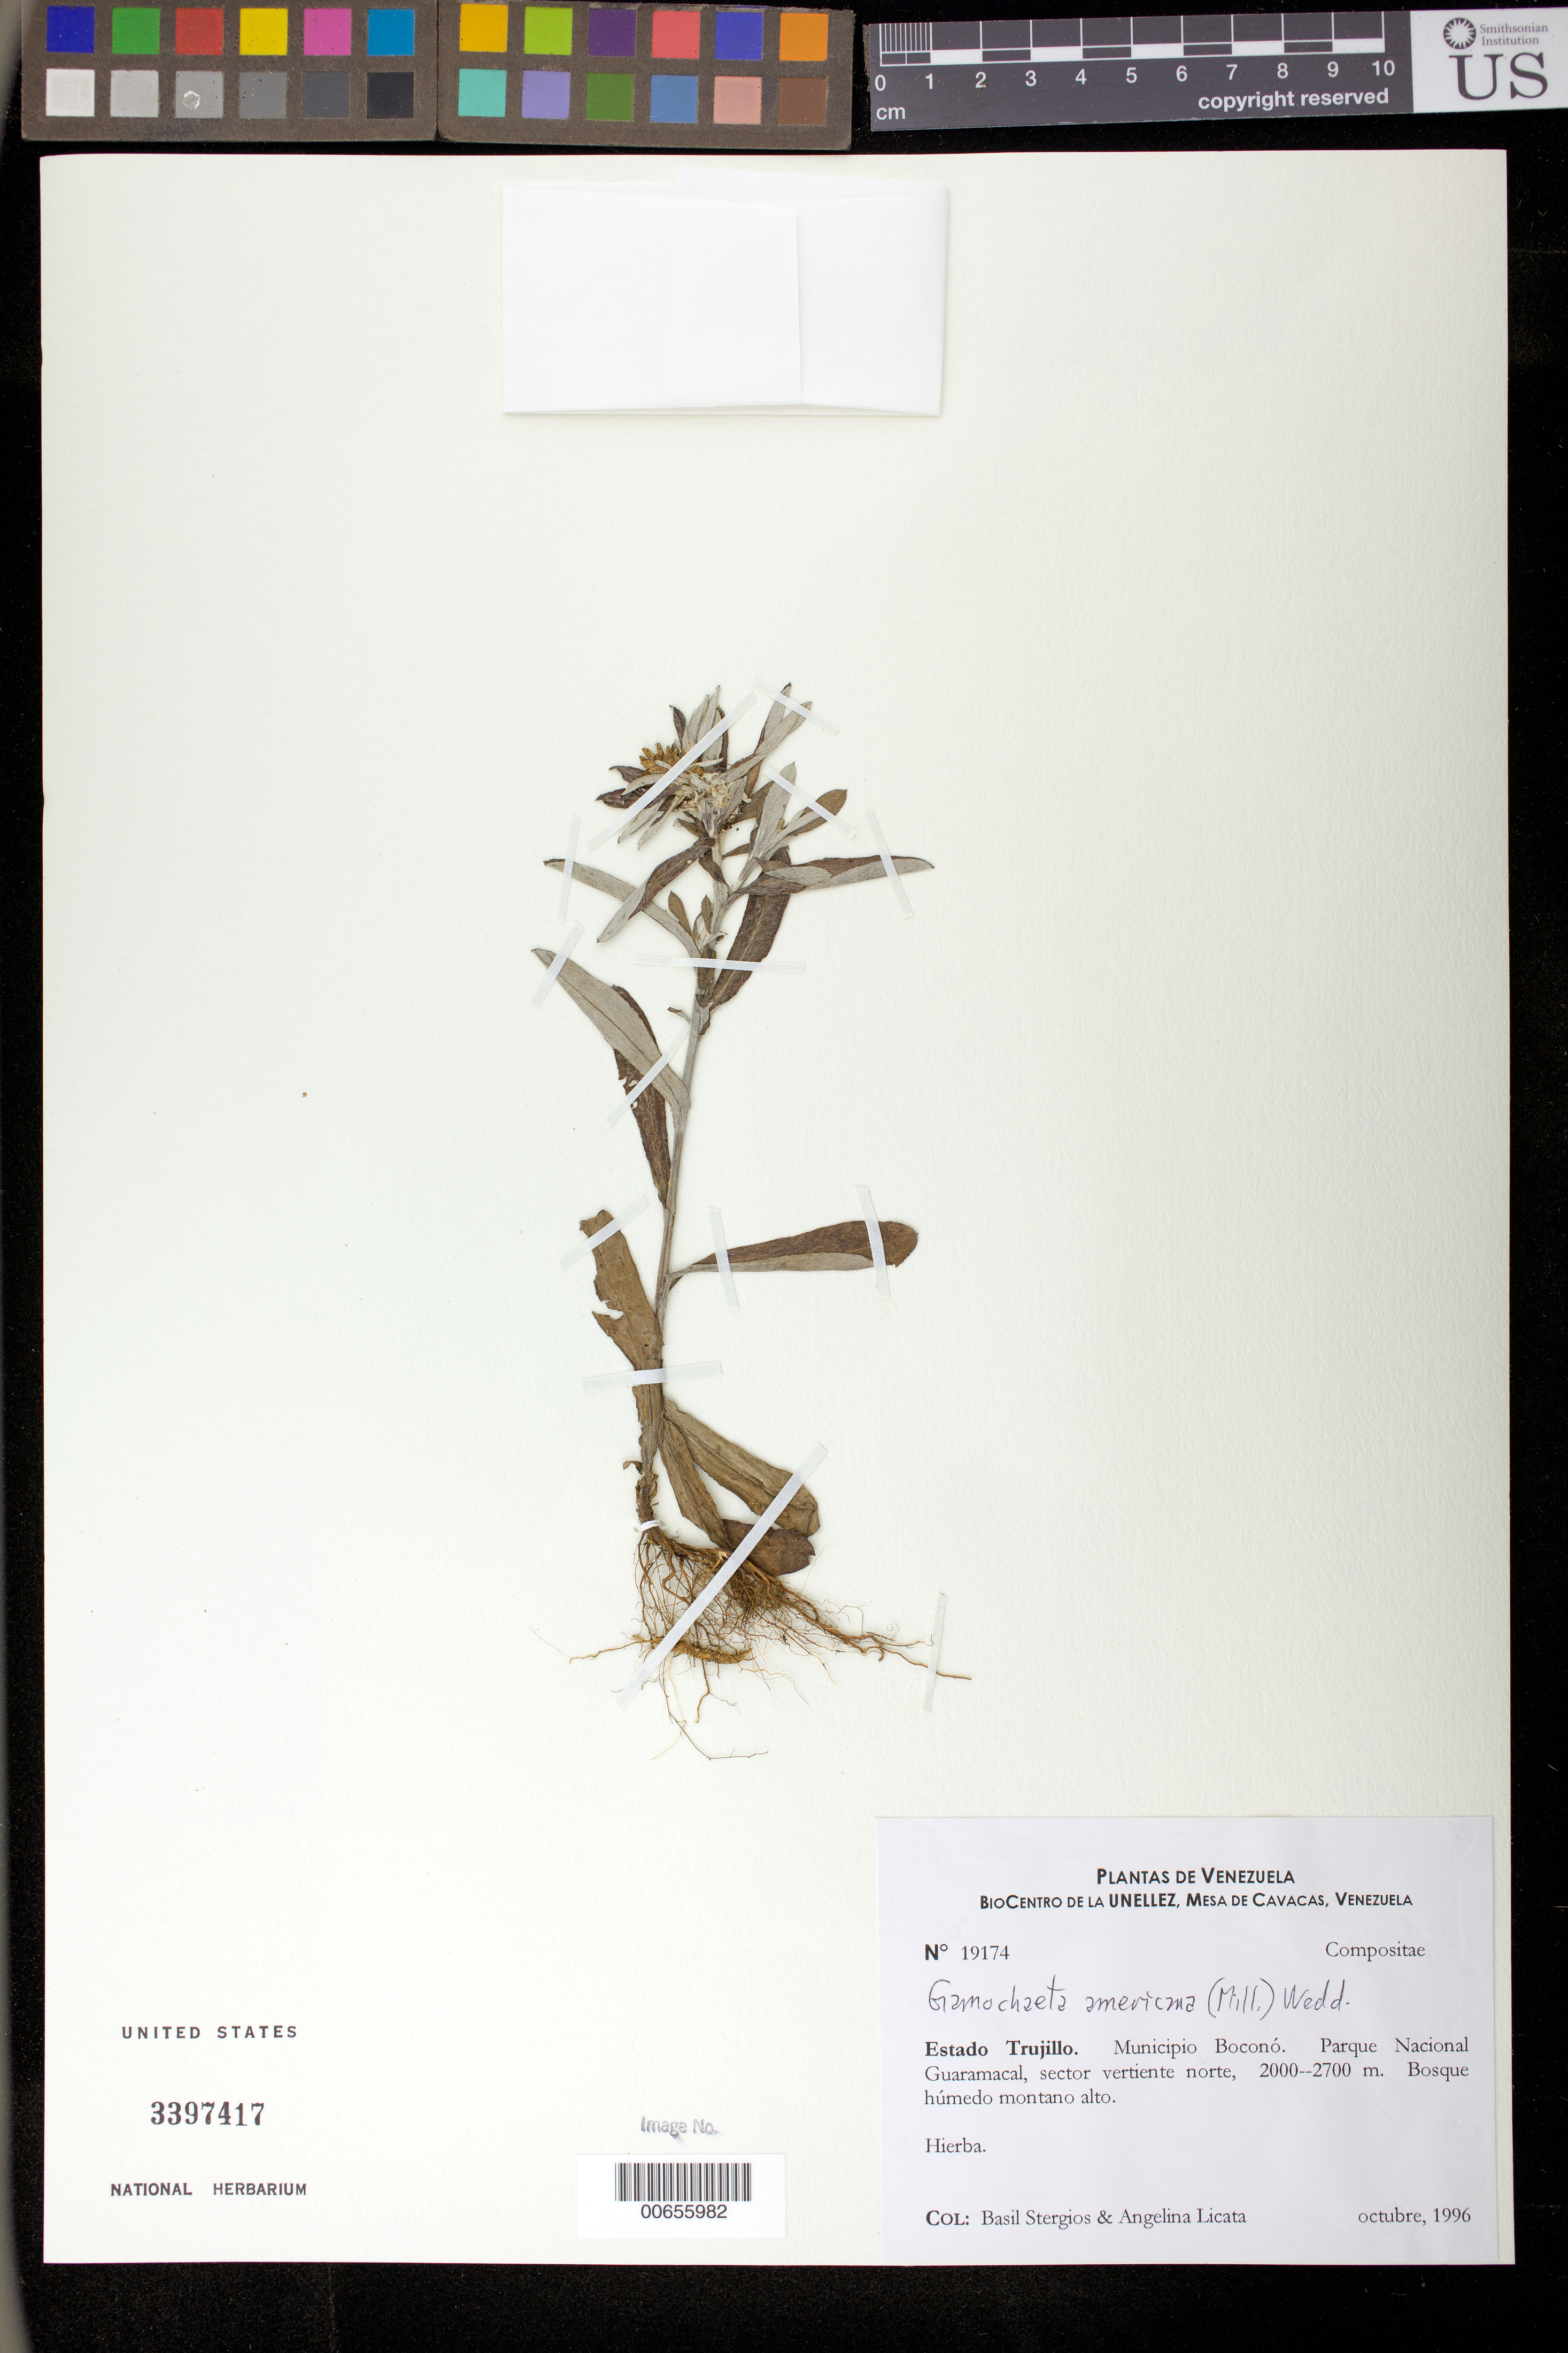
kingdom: Plantae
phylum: Tracheophyta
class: Magnoliopsida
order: Asterales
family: Asteraceae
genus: Gamochaeta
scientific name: Gamochaeta americana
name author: (Mill.) Wedd.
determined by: Robinson, Harold E., (US)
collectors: B. G. Stergios & A. Licata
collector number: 19174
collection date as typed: Oct 1996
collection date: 1996-10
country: Venezuela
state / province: Trujillo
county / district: Boconó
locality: Parque Nacional Guaramacal, vertiente N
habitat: Bosque húmedo montano alto.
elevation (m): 2000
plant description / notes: PORT, US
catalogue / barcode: US 3397417